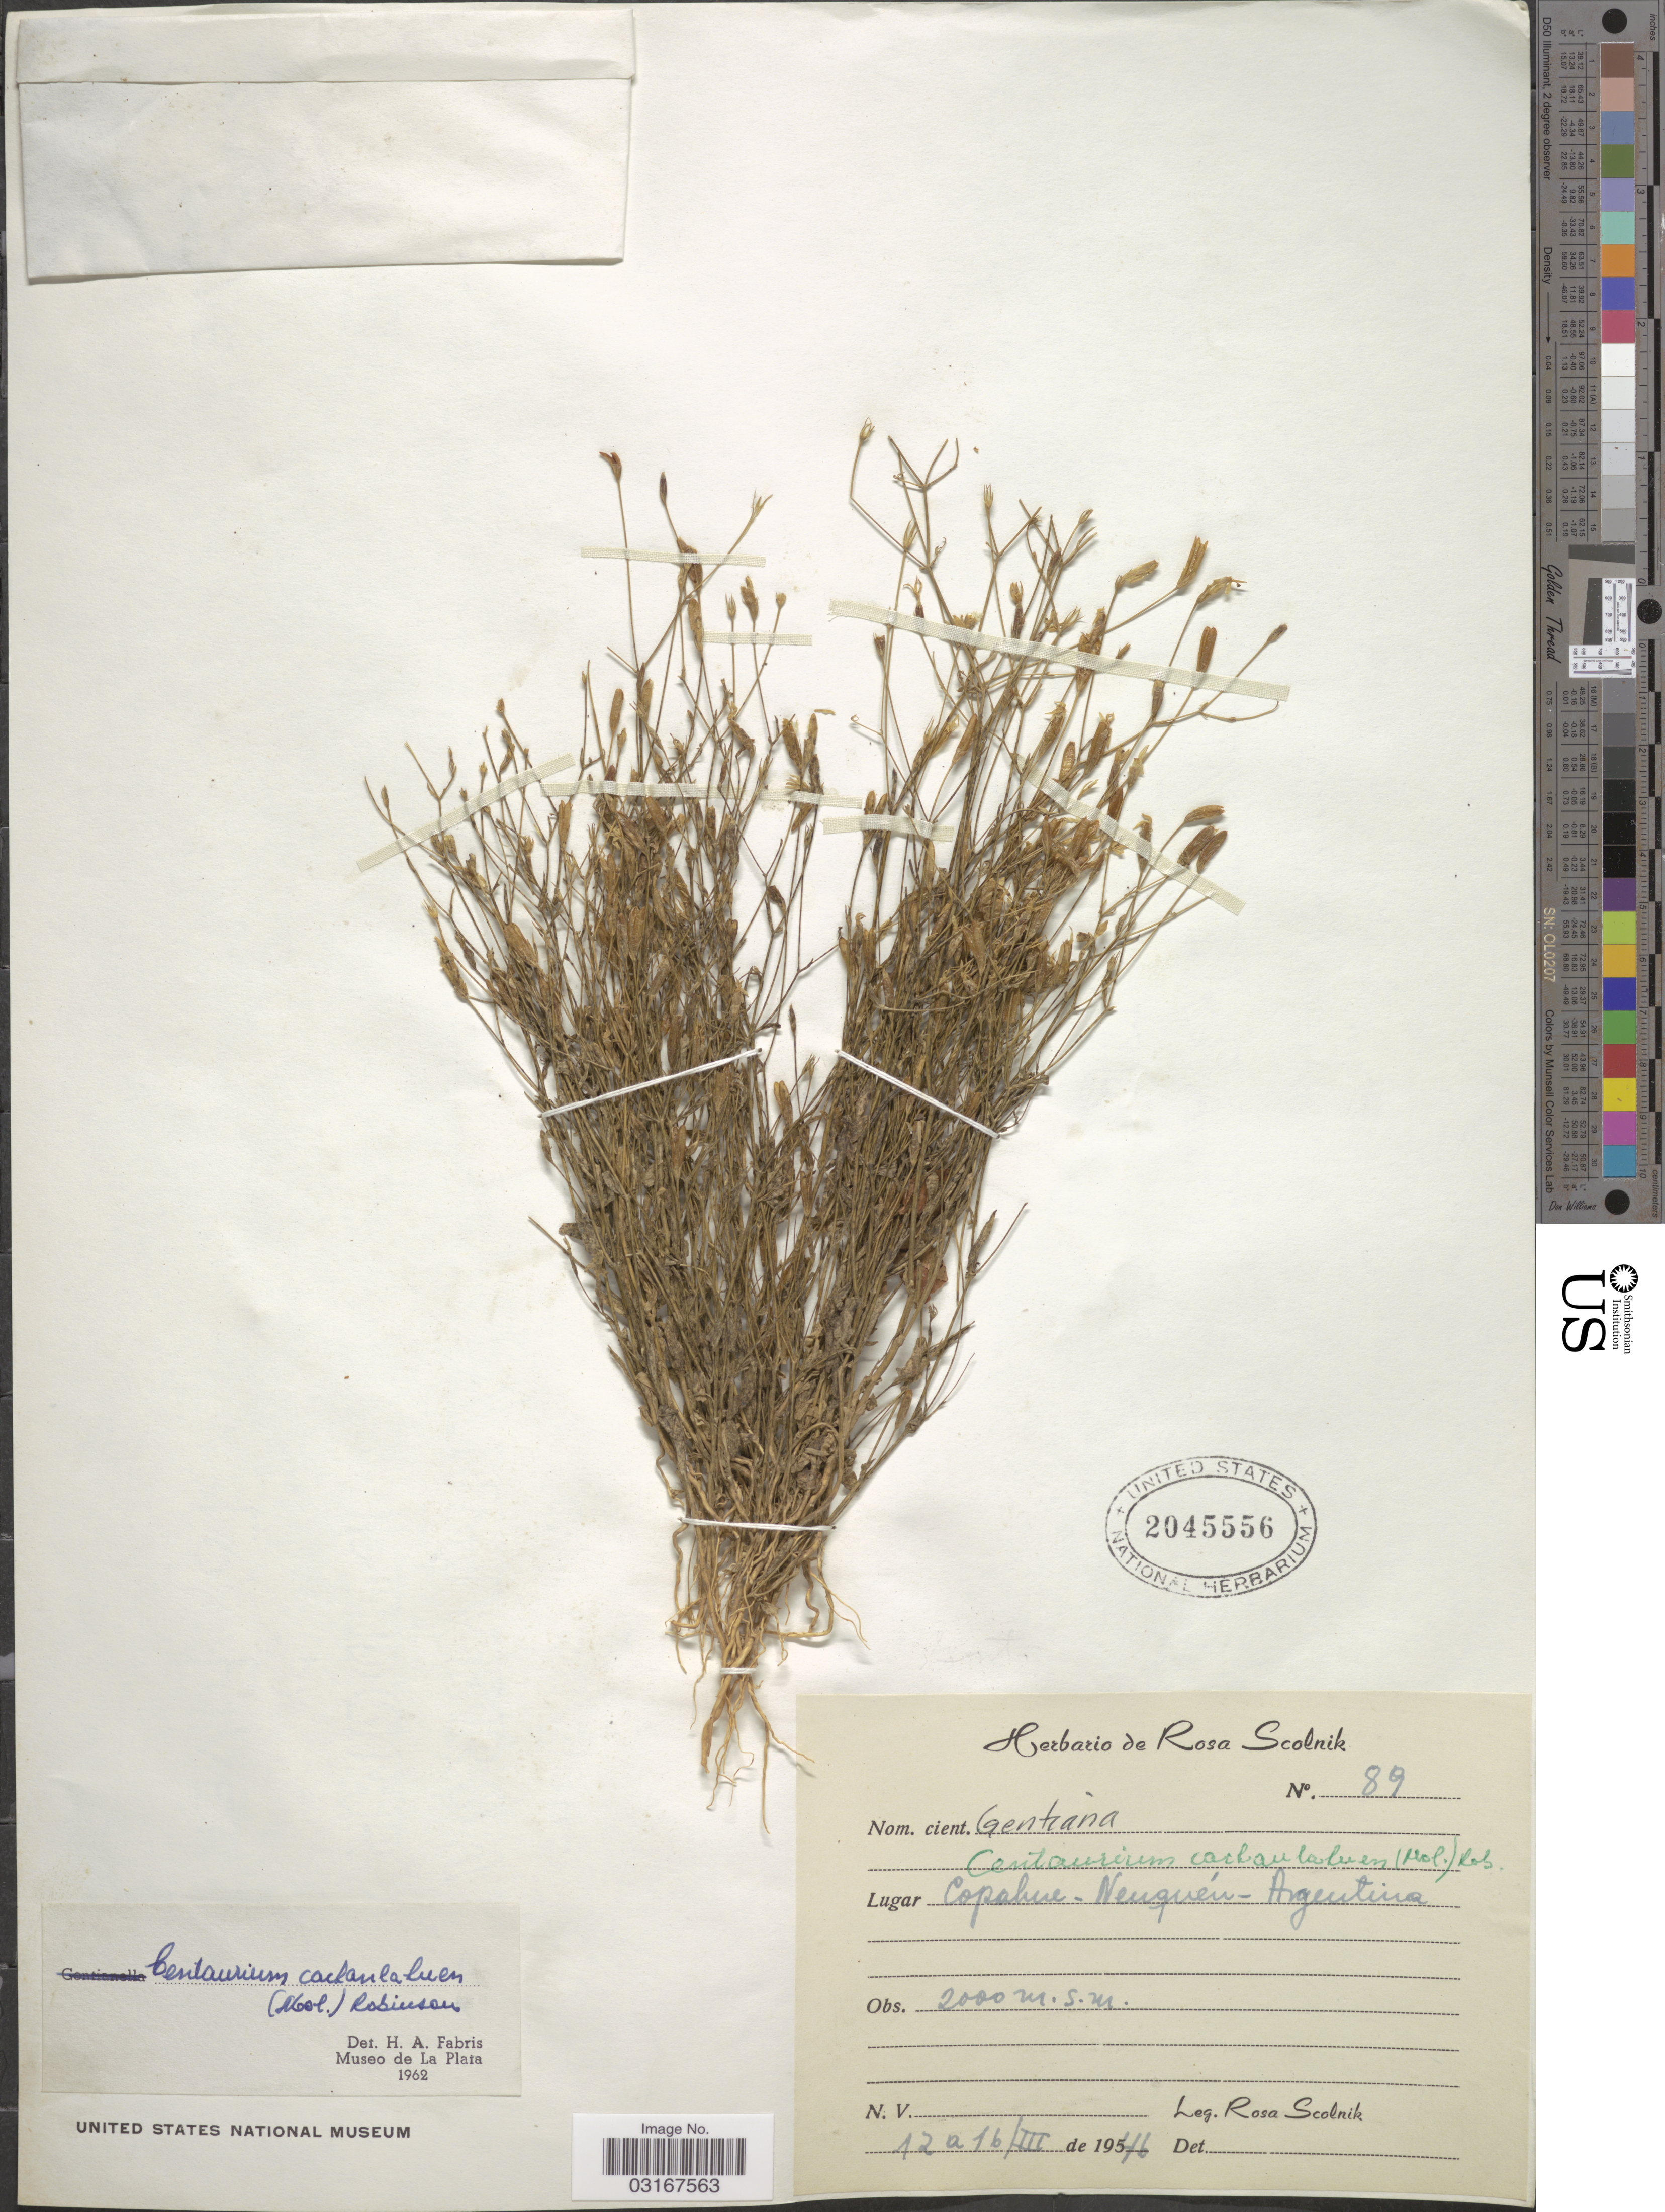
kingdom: Plantae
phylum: Tracheophyta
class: Magnoliopsida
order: Gentianales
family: Gentianaceae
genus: Centaurium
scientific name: Centaurium cachanlahuen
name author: B.L. Rob.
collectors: R. Scolnik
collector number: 89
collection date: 1946-03-12/1946-03-16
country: Argentina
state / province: Neuquen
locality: Copahue-Neuquén.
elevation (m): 2000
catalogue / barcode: US 2045556